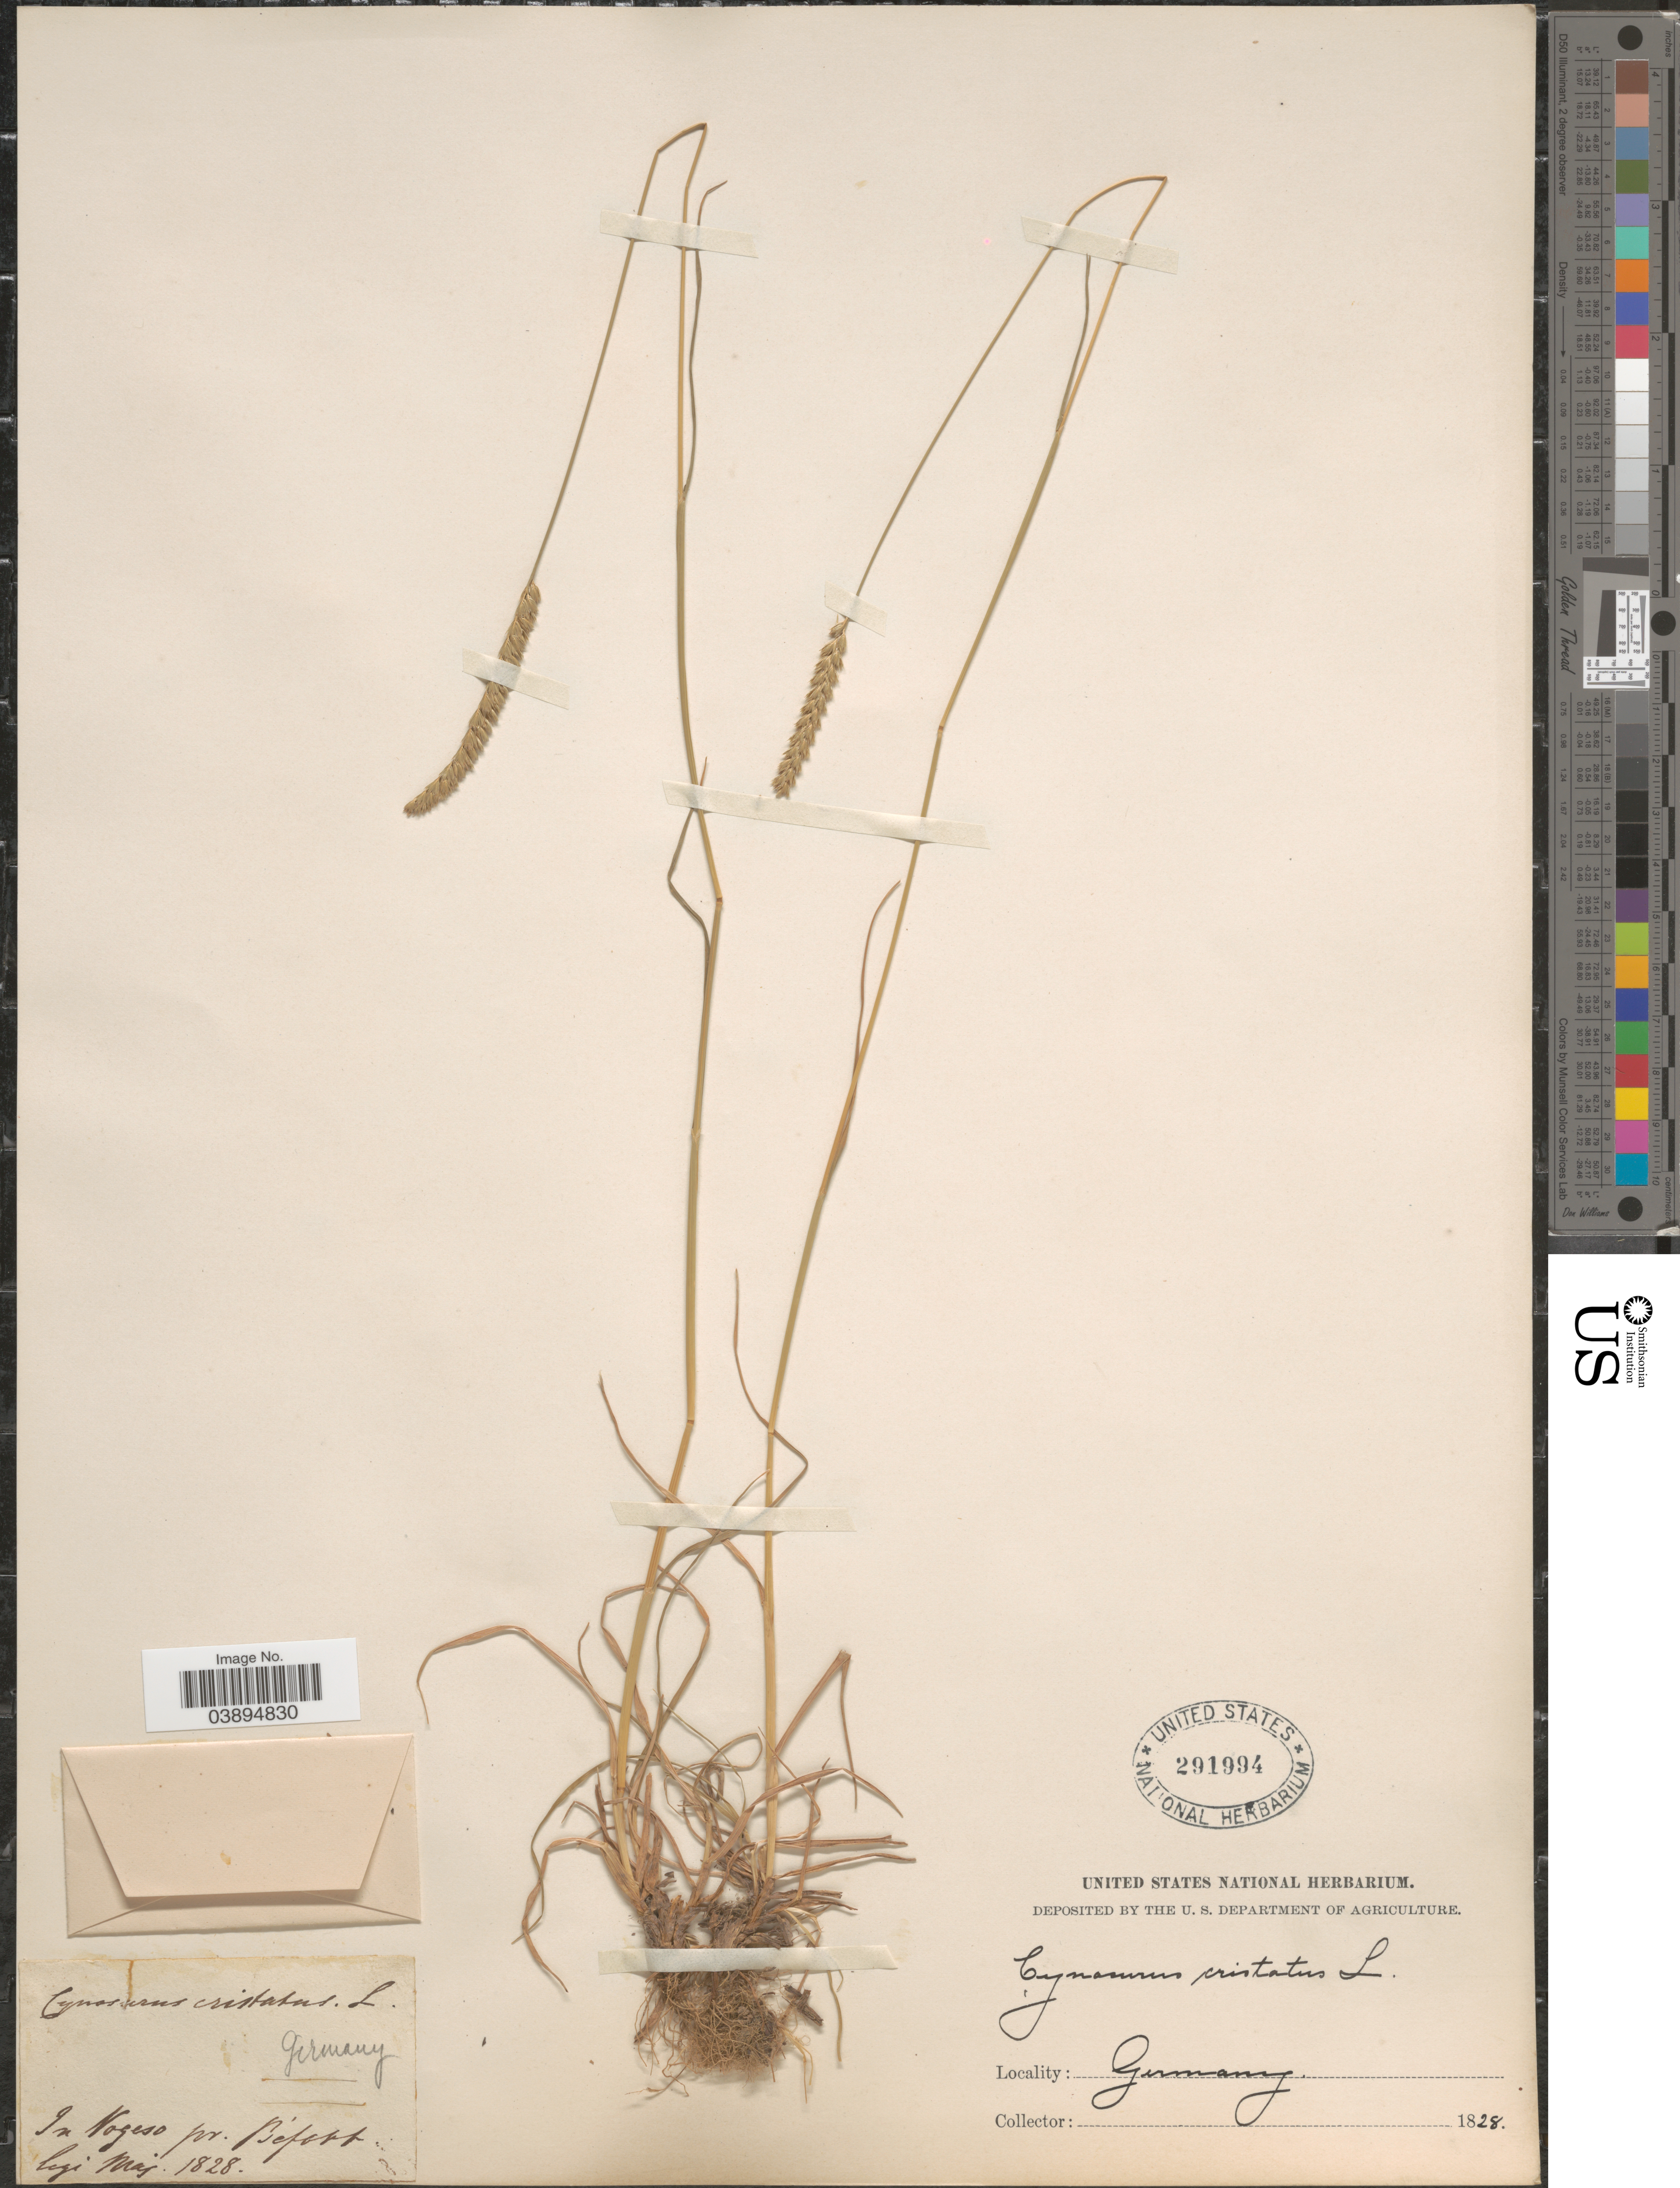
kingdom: Plantae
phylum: Tracheophyta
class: Liliopsida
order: Poales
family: Poaceae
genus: Cynosurus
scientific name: Cynosurus cristatus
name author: L.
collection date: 1828-05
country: Germany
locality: In Nogeso pr Bèfort.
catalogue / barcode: US 291994